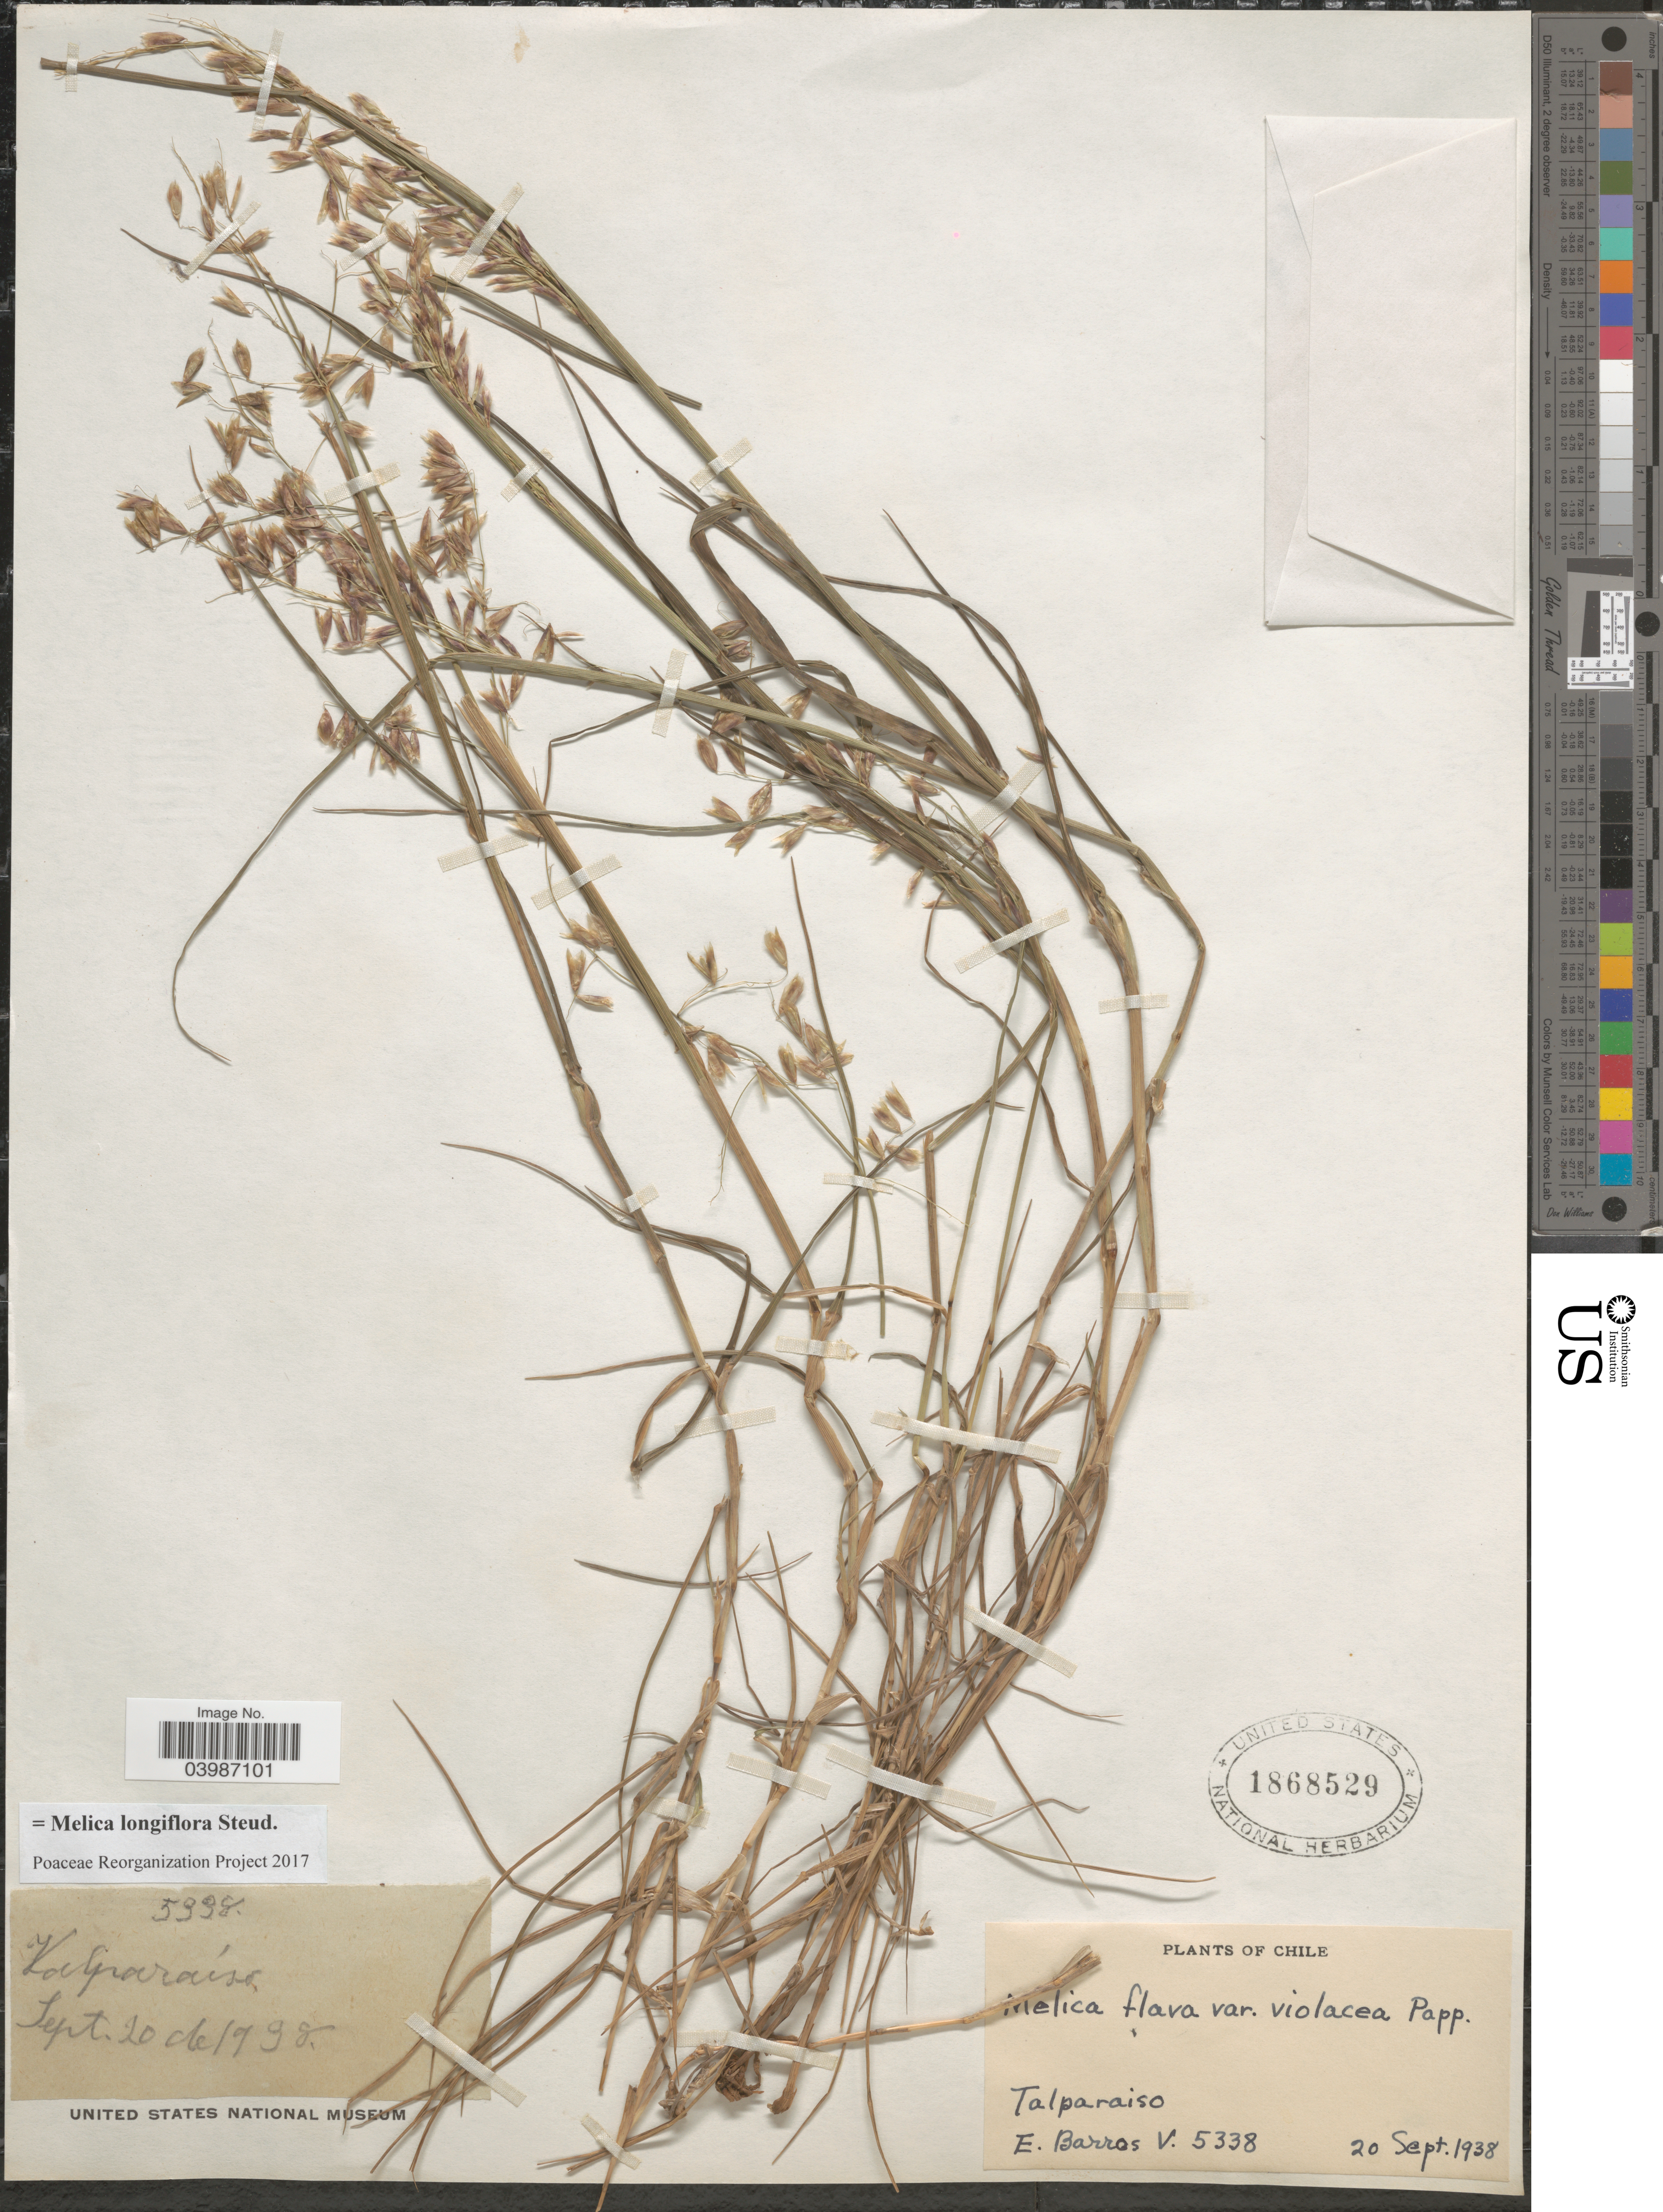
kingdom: Plantae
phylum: Tracheophyta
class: Liliopsida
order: Poales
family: Poaceae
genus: Melica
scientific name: Melica longiflora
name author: Steud.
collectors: E. Barros V.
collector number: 5338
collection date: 1938-09-20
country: Chile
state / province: Valparaíso (V)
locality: Valparaíso.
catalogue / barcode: US 1868529